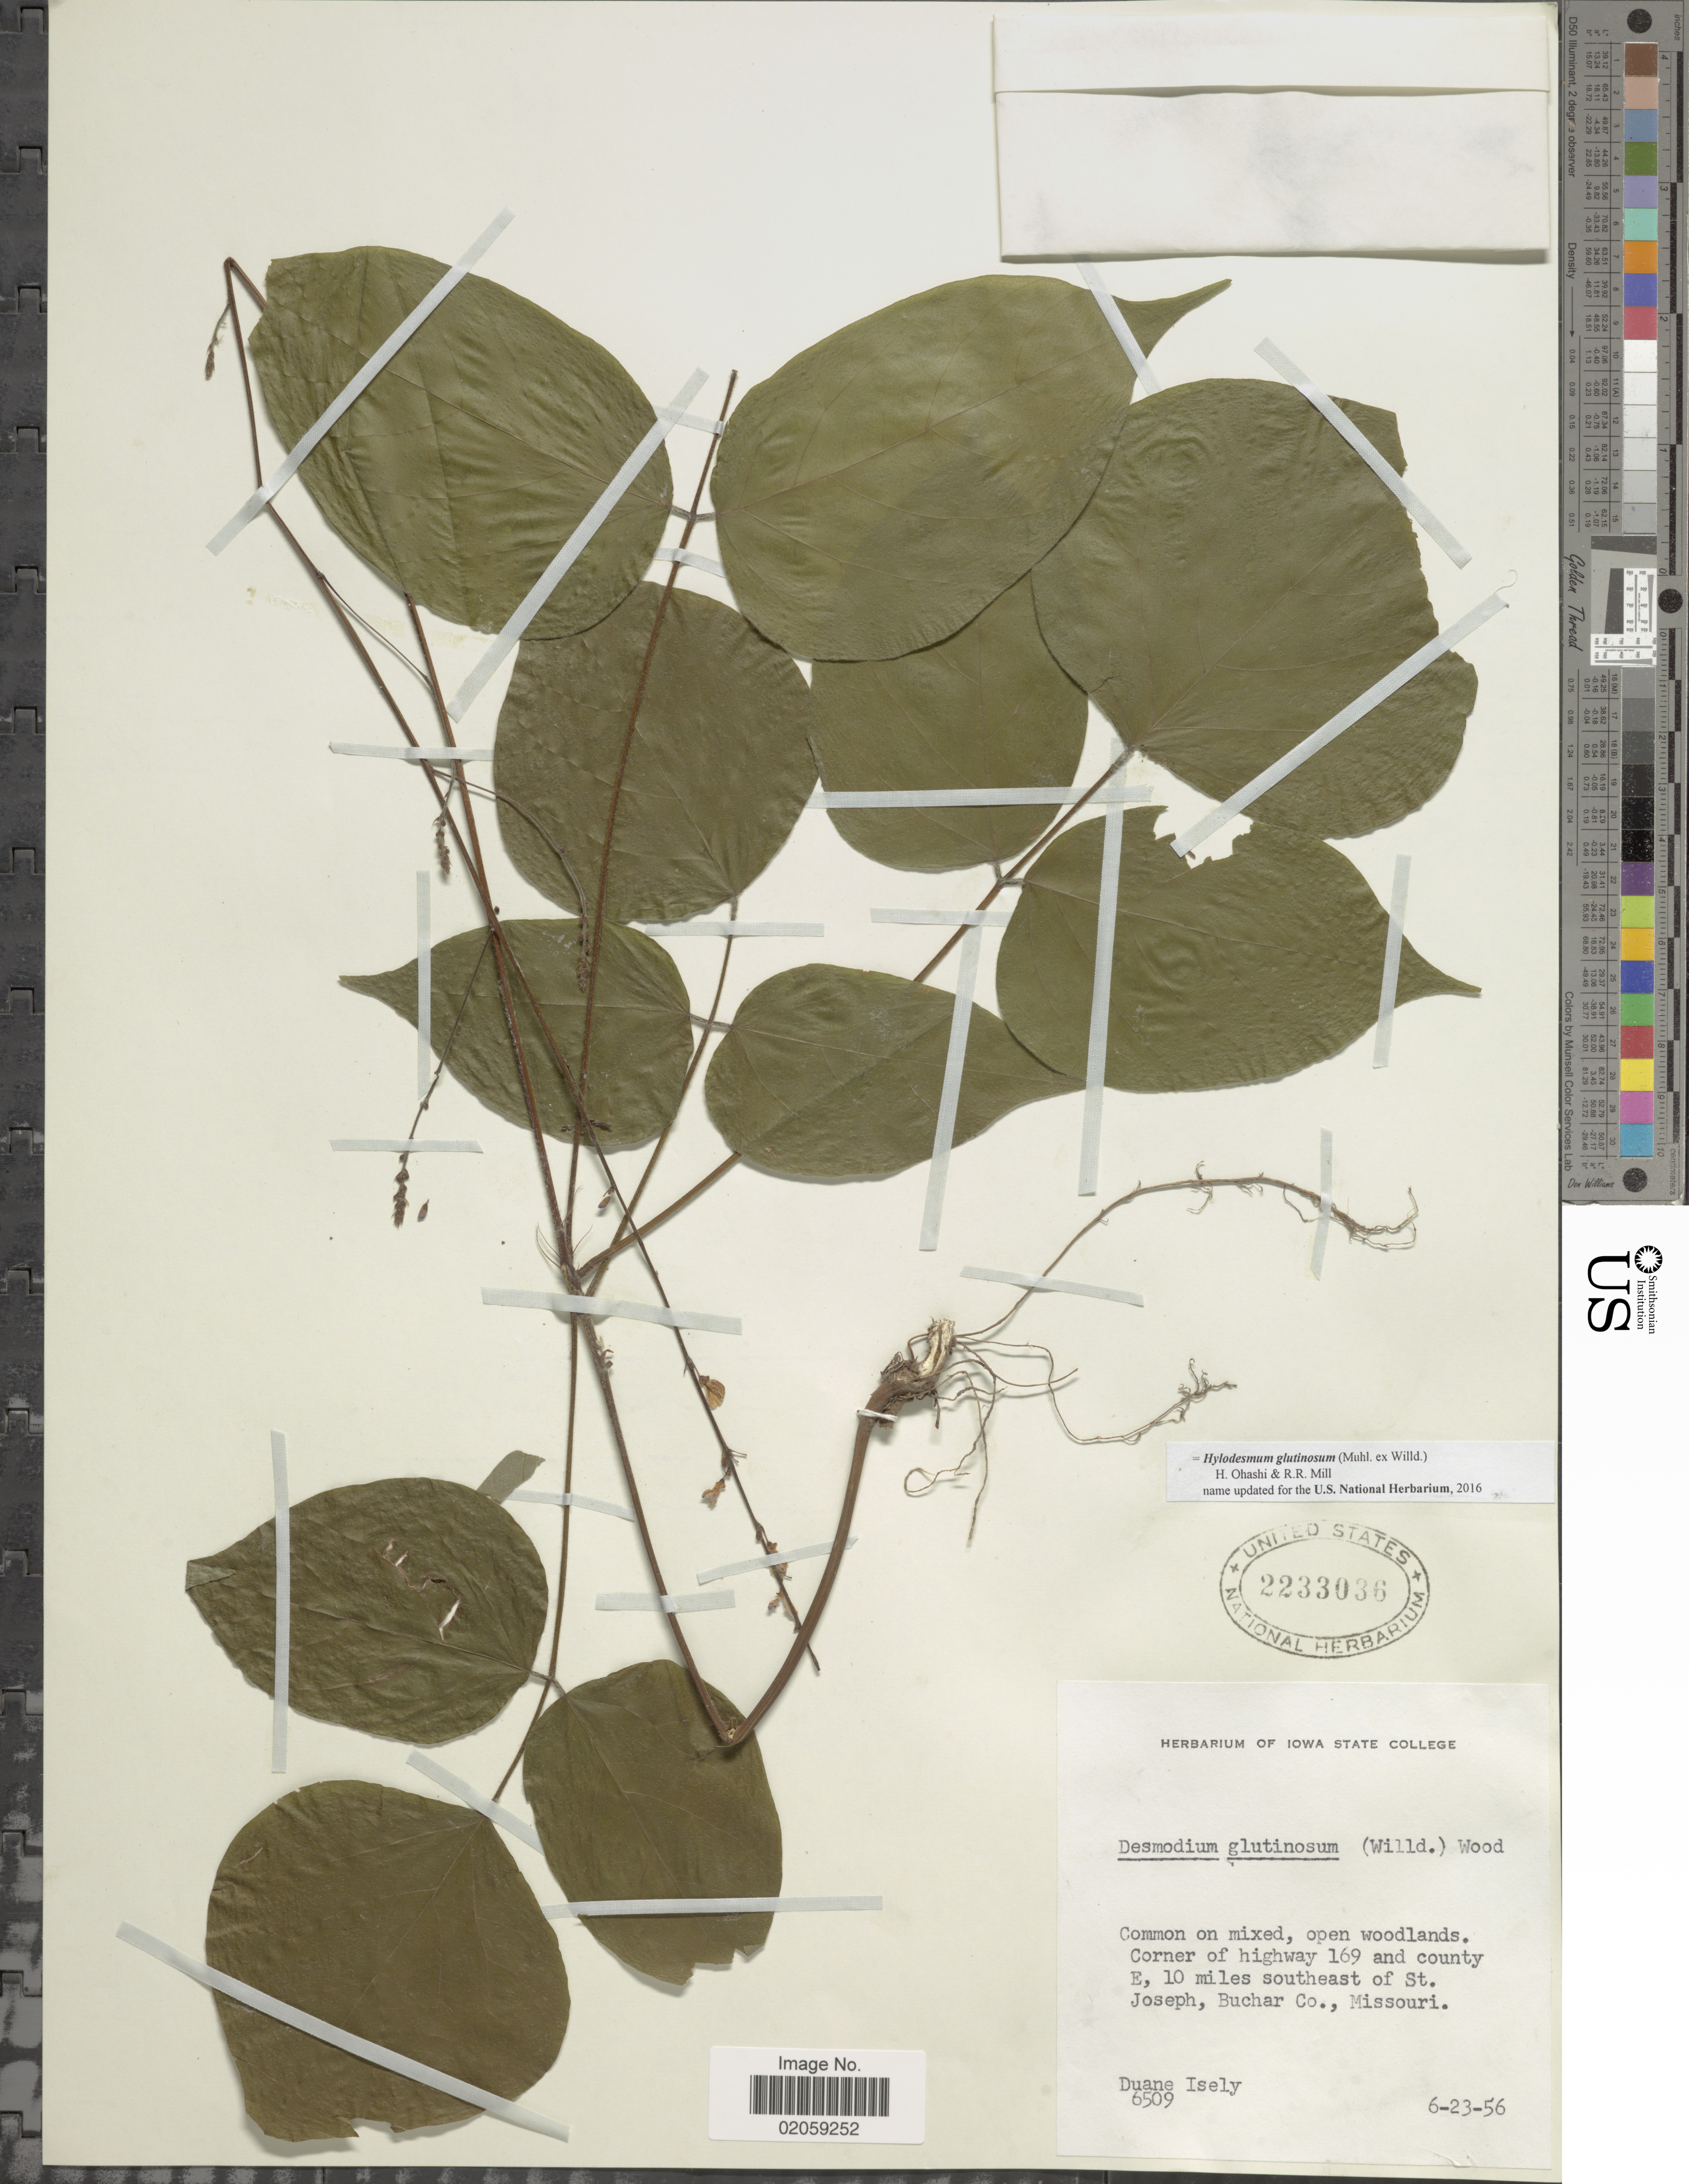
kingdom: Plantae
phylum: Tracheophyta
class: Magnoliopsida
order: Fabales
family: Fabaceae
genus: Hylodesmum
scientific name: Hylodesmum glutinosum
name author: (Muhl. ex Willd.) H. Ohashi & R.R. Mill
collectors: D. Isely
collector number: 6509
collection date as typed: Transcribed d/m/y: 23/6/56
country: United States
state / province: Missouri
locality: Corner of highway 19 and County E, 10 miles southeast of St. Joseph, Buchar Co.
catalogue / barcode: US 2233036